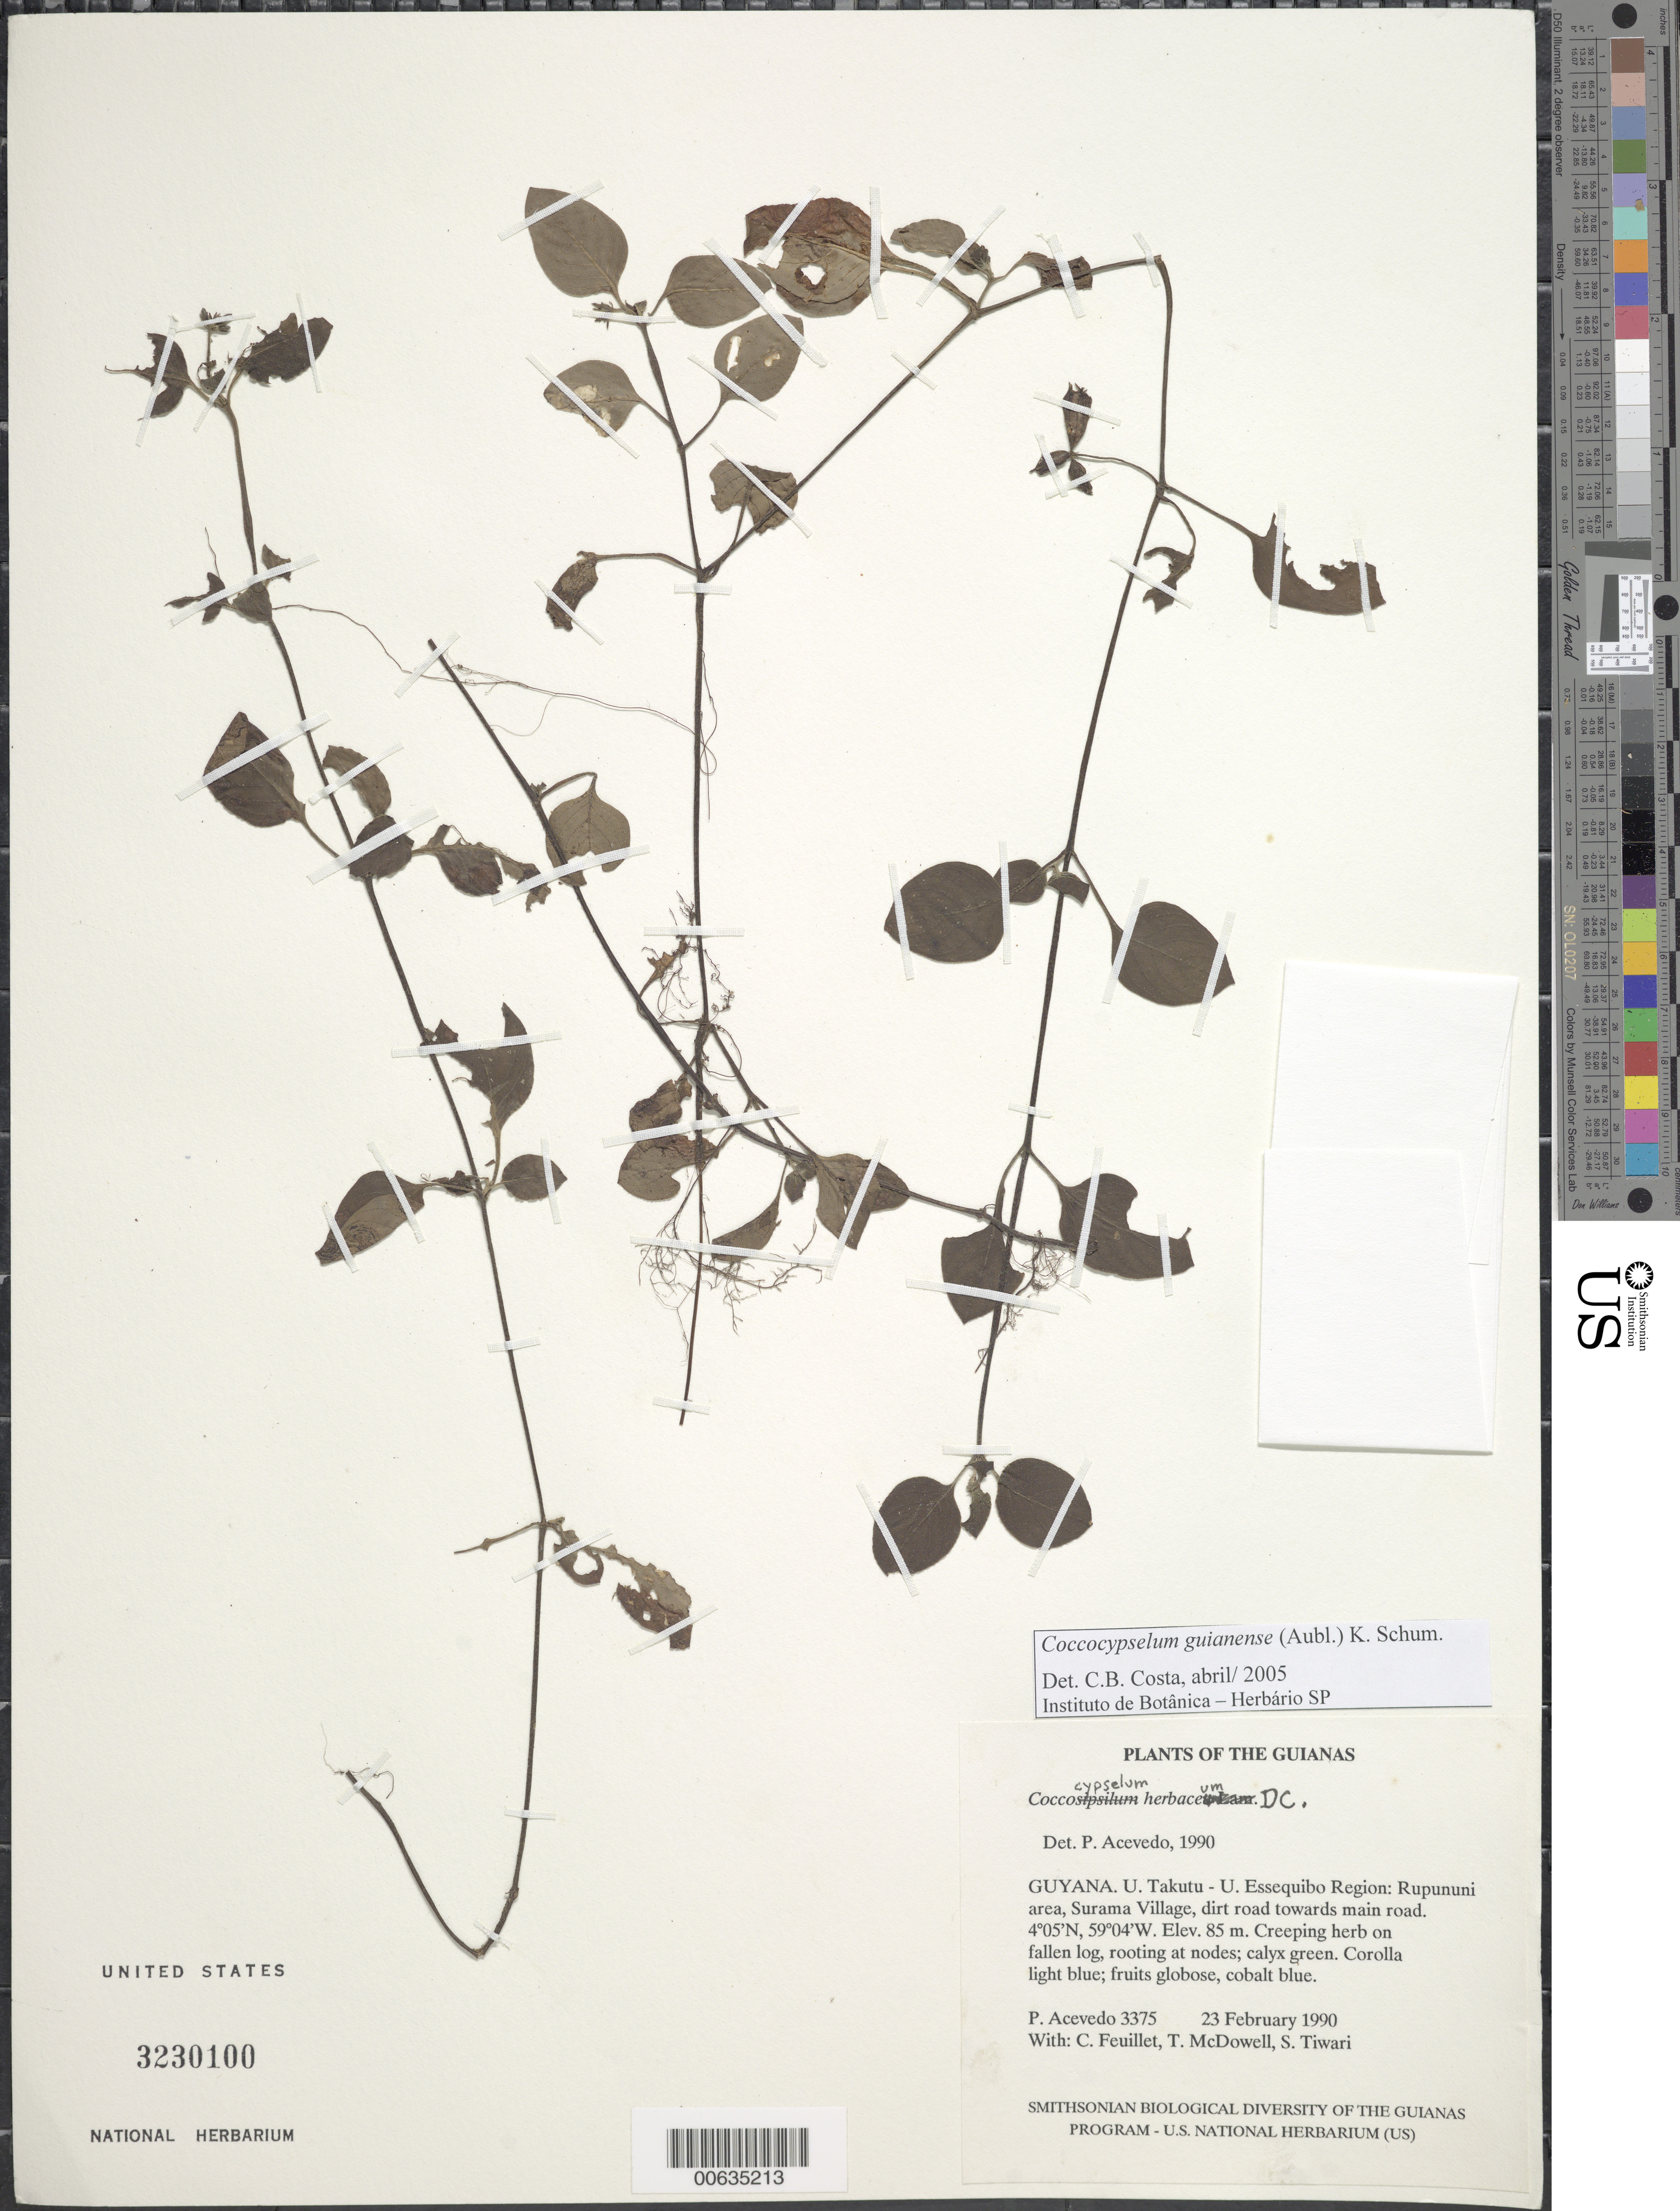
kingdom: Plantae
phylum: Tracheophyta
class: Magnoliopsida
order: Gentianales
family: Rubiaceae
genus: Coccocypselum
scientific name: Coccocypselum guianense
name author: (Aubl.) K. Schum.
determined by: Costa, C. B.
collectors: P. Acevedo-Rodr., C. Feuillet, T. McDowell & S. Tiwari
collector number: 3375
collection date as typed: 23 Feb 1990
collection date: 1990-02-23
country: Guyana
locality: U. Takutu - U. Essequibo. Rupununi area, Surama Village, dirt road towards main road.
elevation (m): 85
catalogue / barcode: US 3230100